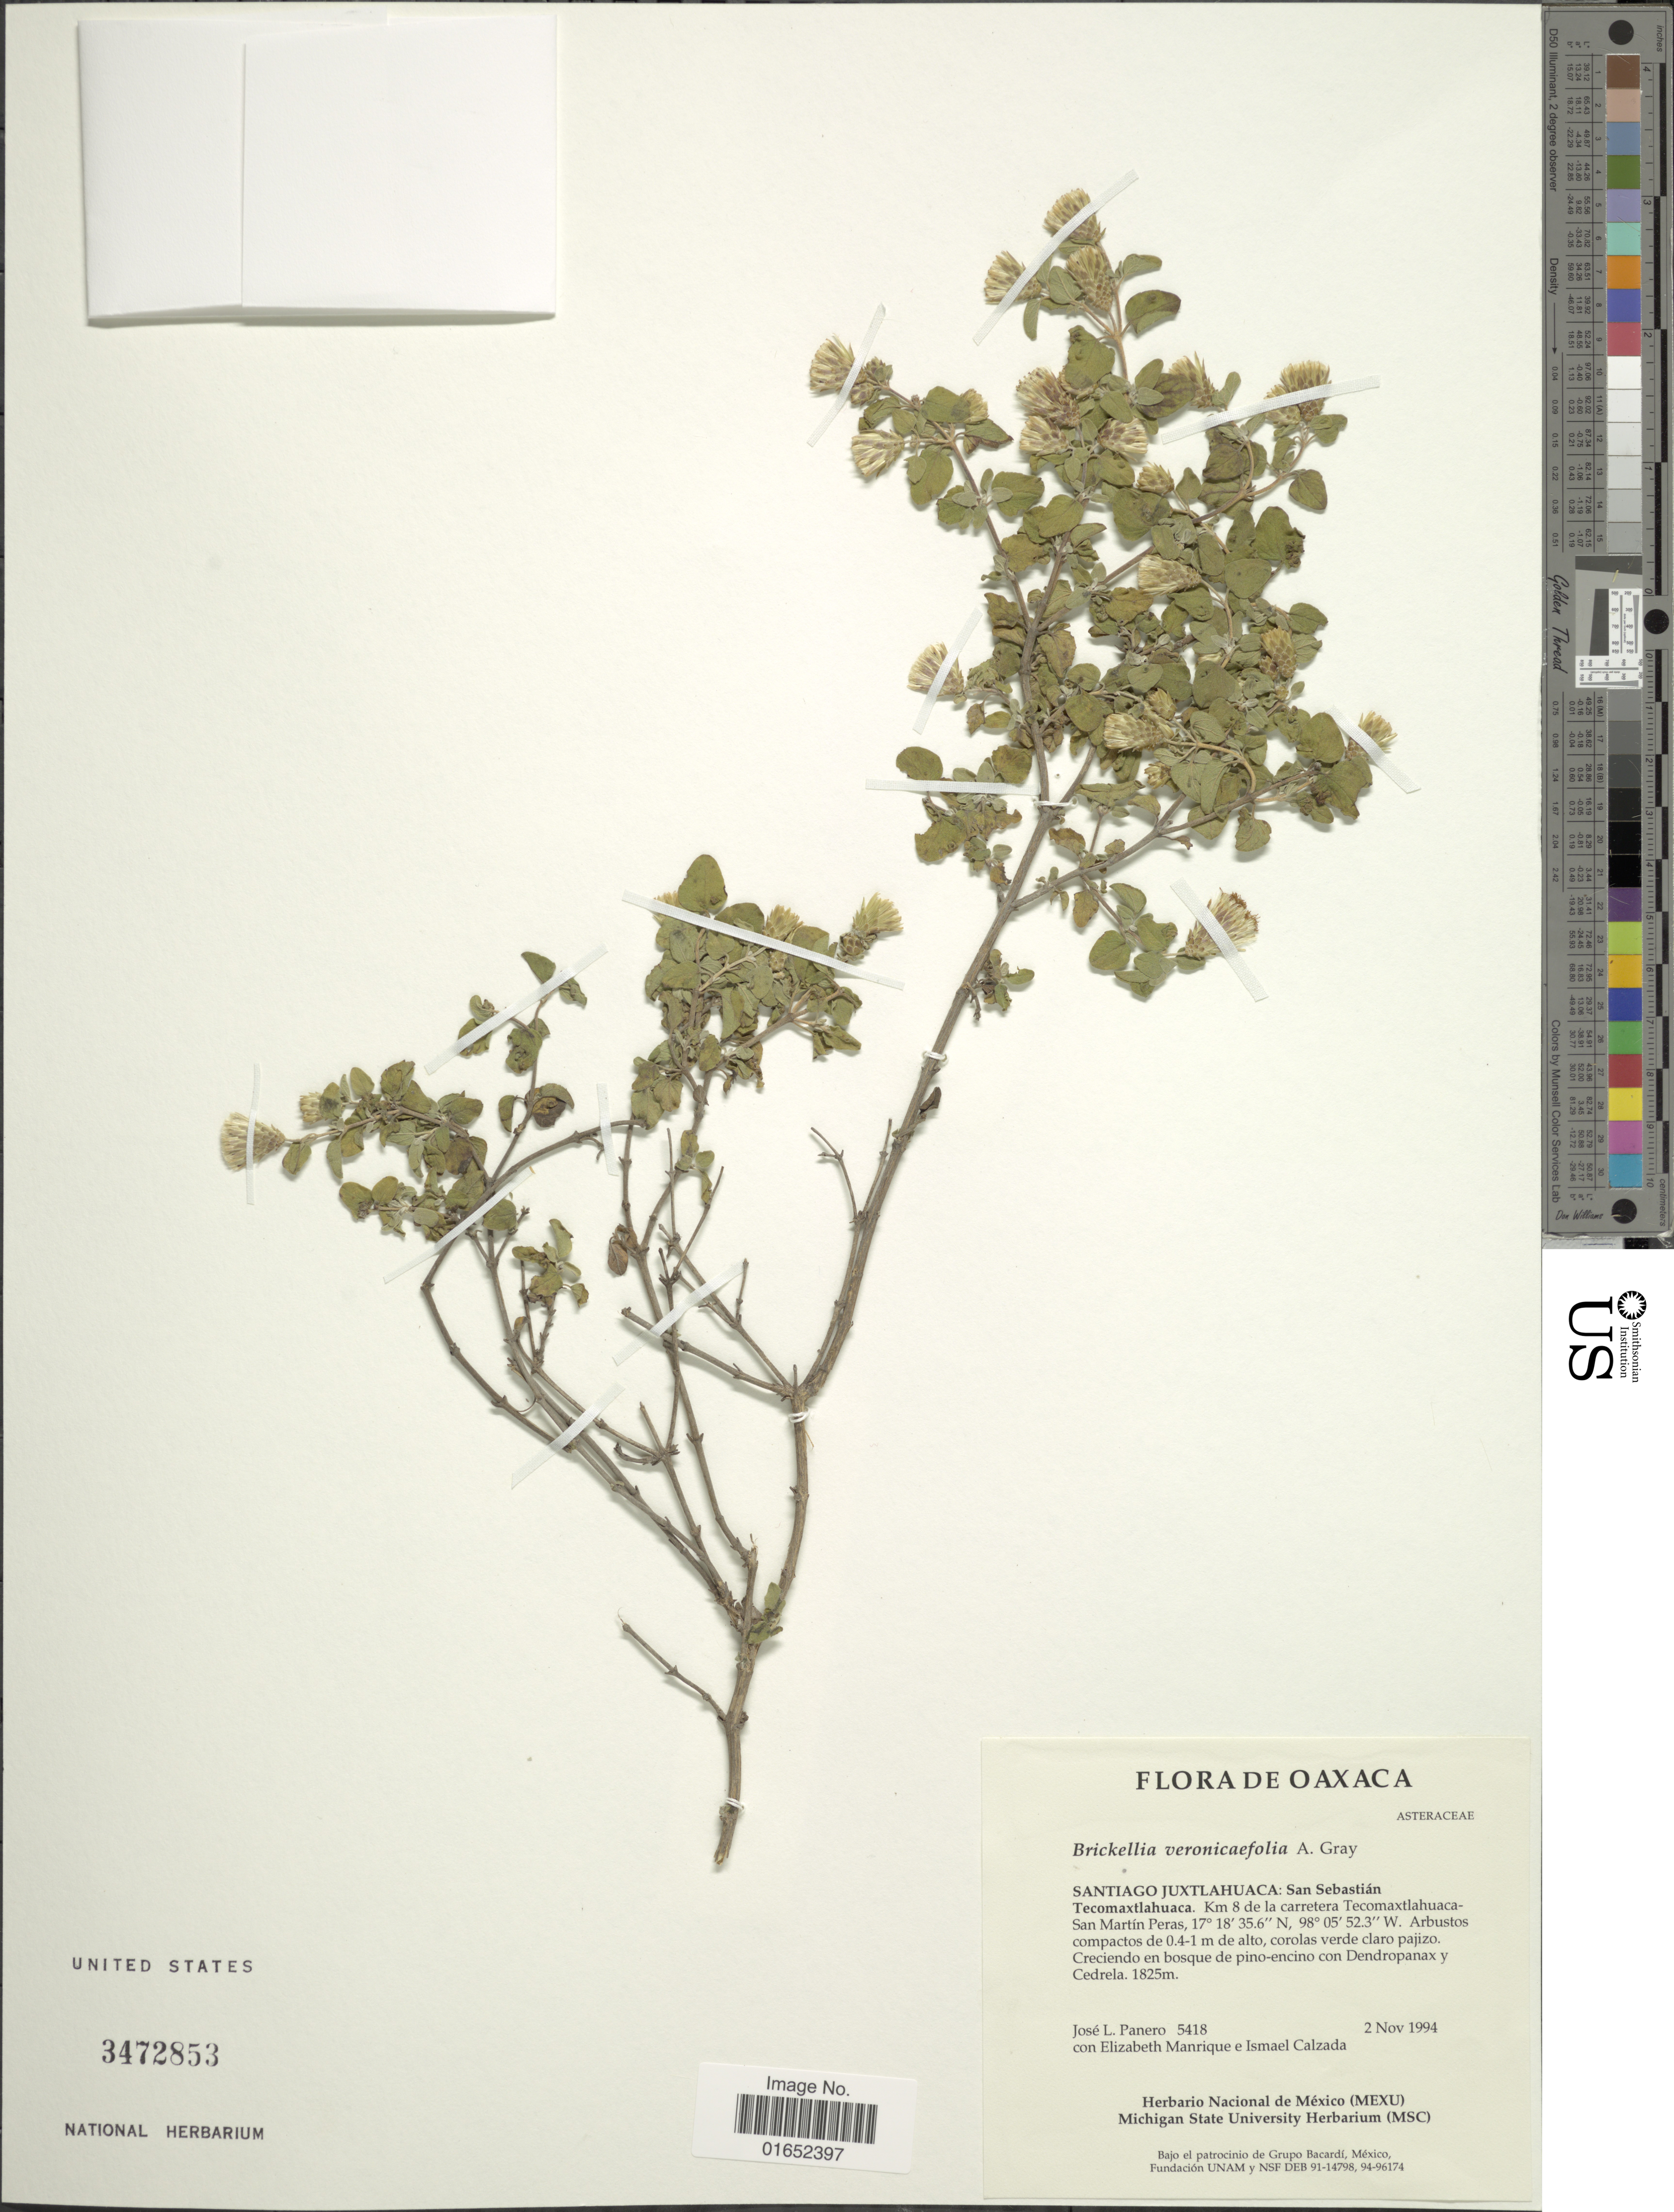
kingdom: Plantae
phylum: Tracheophyta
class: Magnoliopsida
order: Asterales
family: Asteraceae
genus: Brickellia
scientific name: Brickellia veronicaefolia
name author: (Kunth) A. Gray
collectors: J. L. Panero, E. Manrique & I. Calzada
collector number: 5418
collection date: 1994-11-02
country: Mexico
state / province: Oaxaca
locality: Santiago Juxtlahuaca: San Sebastán Tecomaxtlahuaca. Km 8 de la carretera Tecomaxlahuaca-San Martin Peras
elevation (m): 1825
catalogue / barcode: US 3472853